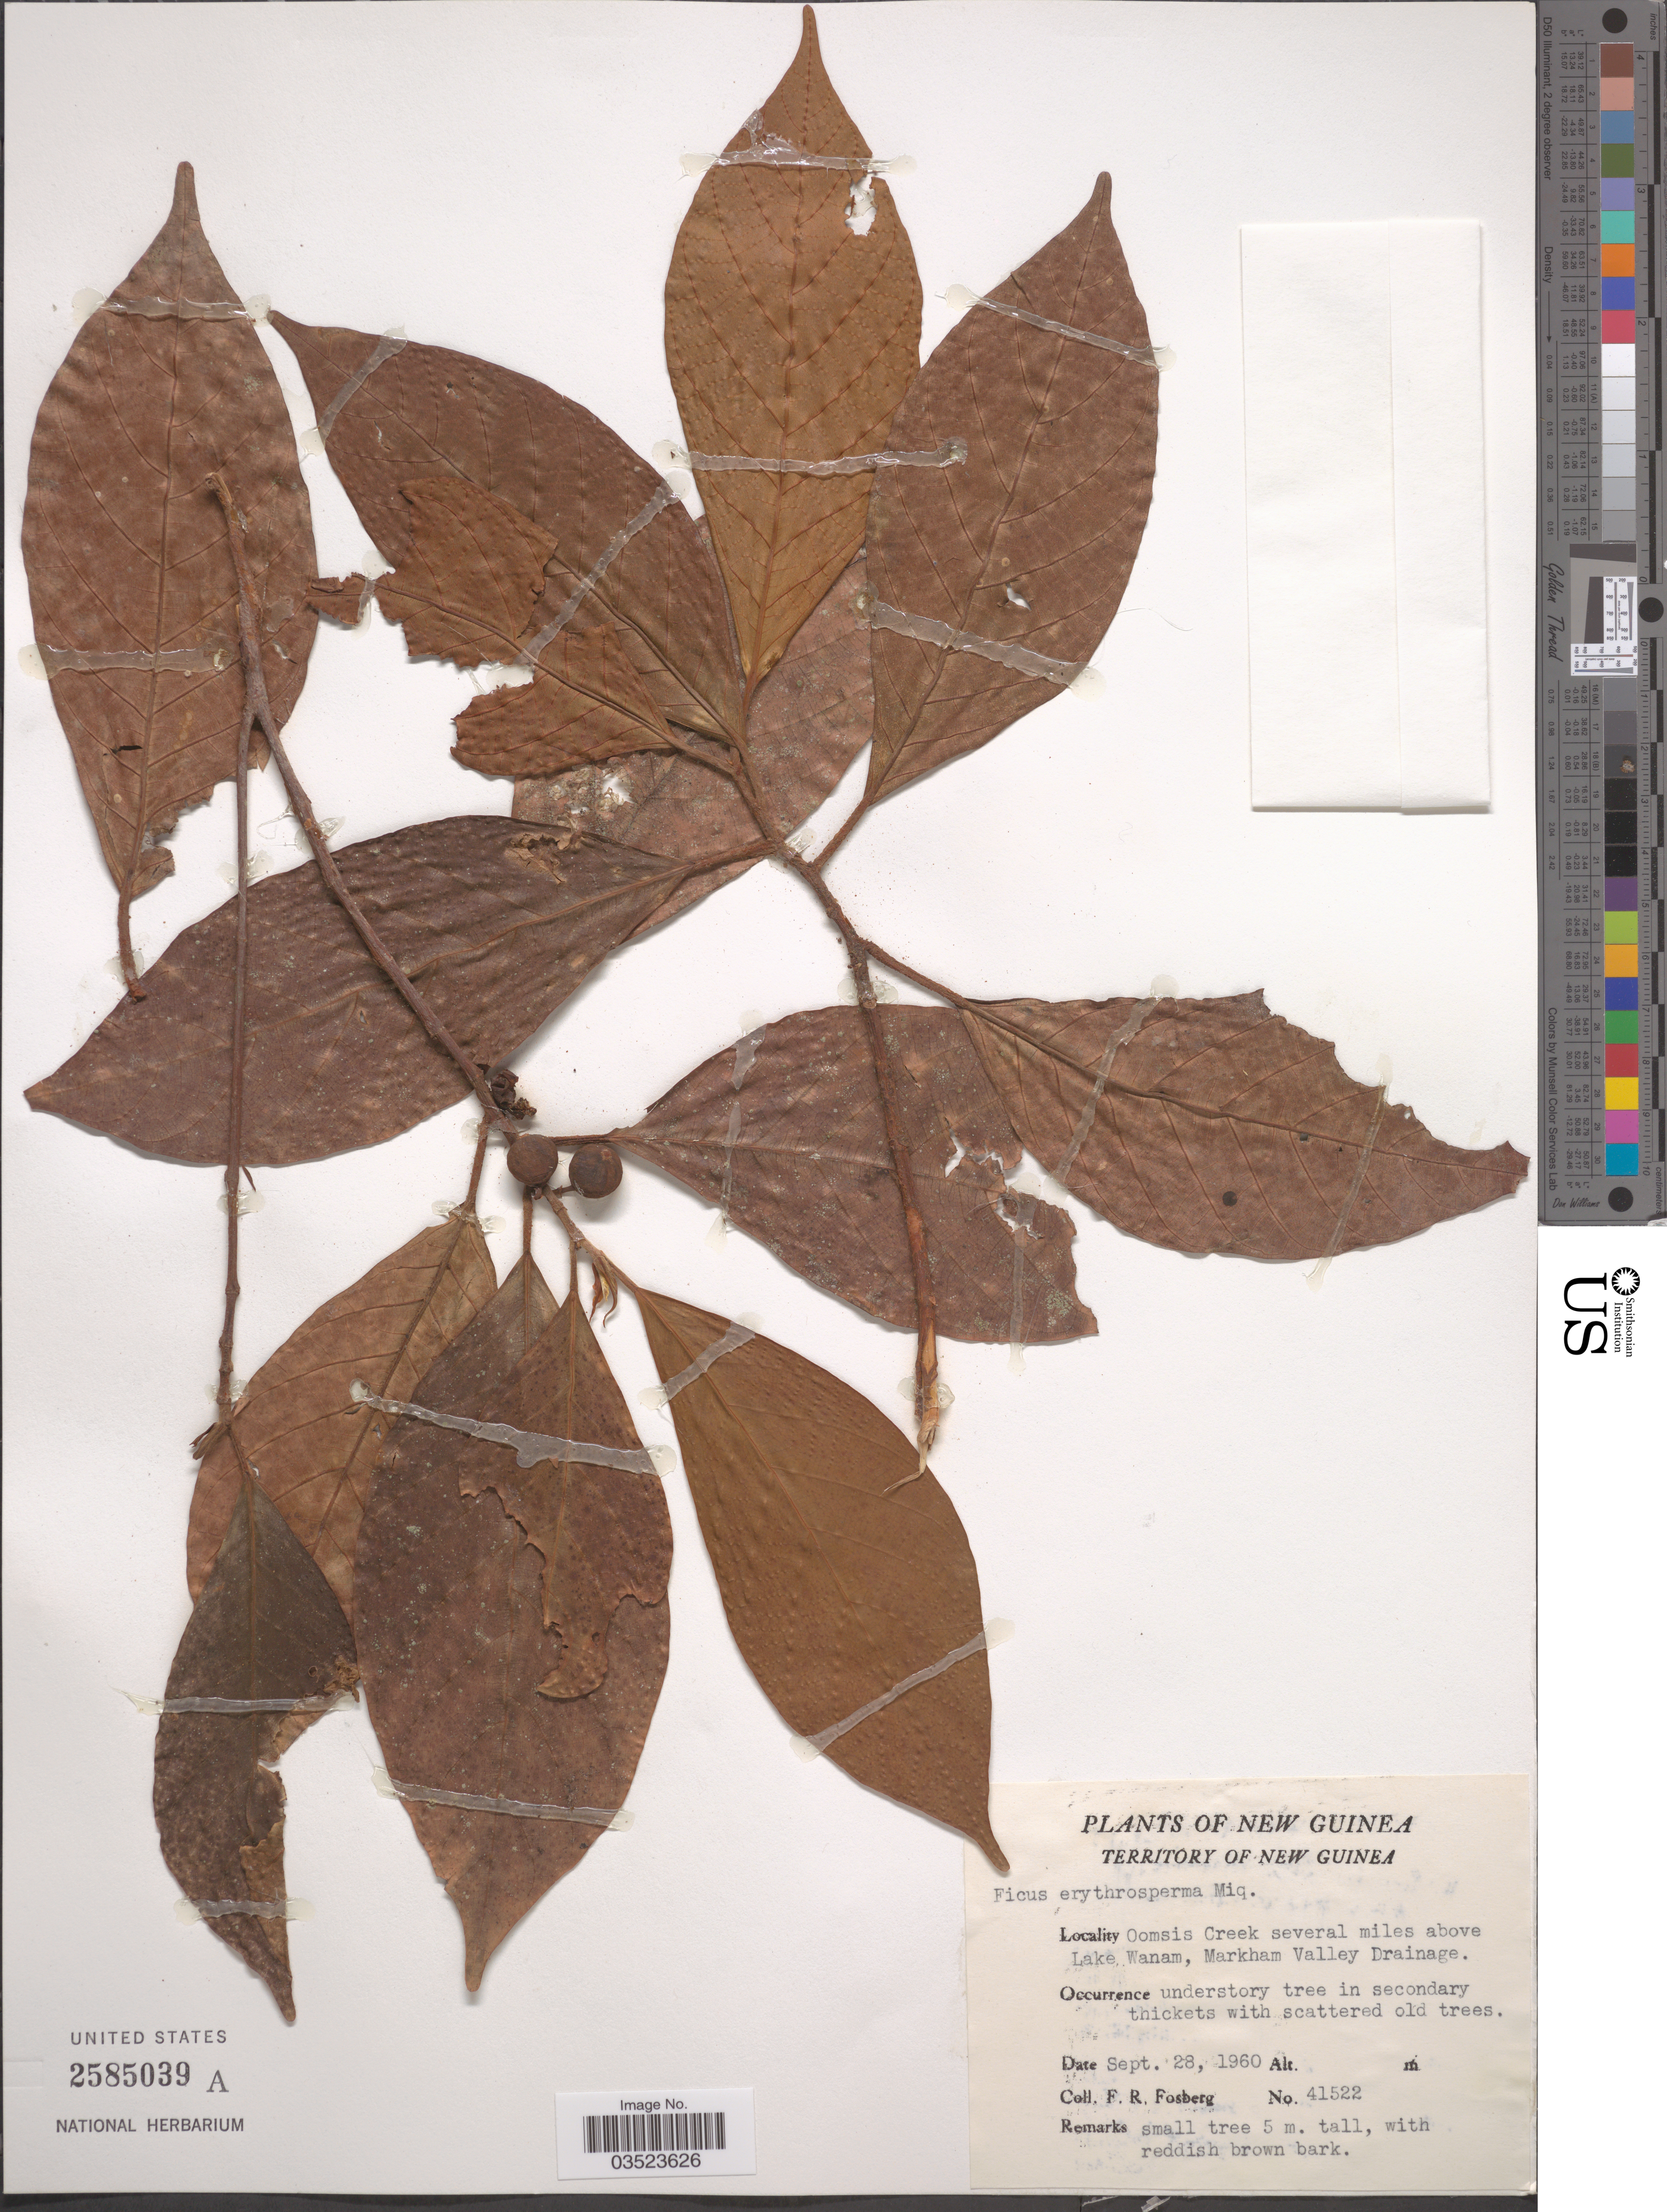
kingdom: Plantae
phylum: Tracheophyta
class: Magnoliopsida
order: Rosales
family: Moraceae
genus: Ficus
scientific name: Ficus erythrosperma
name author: Miq.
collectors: F. R. Fosberg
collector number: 41522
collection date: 1960-09-28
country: Papua New Guinea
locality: New Guinea. Territory of New Guinea. Oomsis Creek several miles above Lake Wanam, Markham Valley Drainage.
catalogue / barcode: US 2585039A